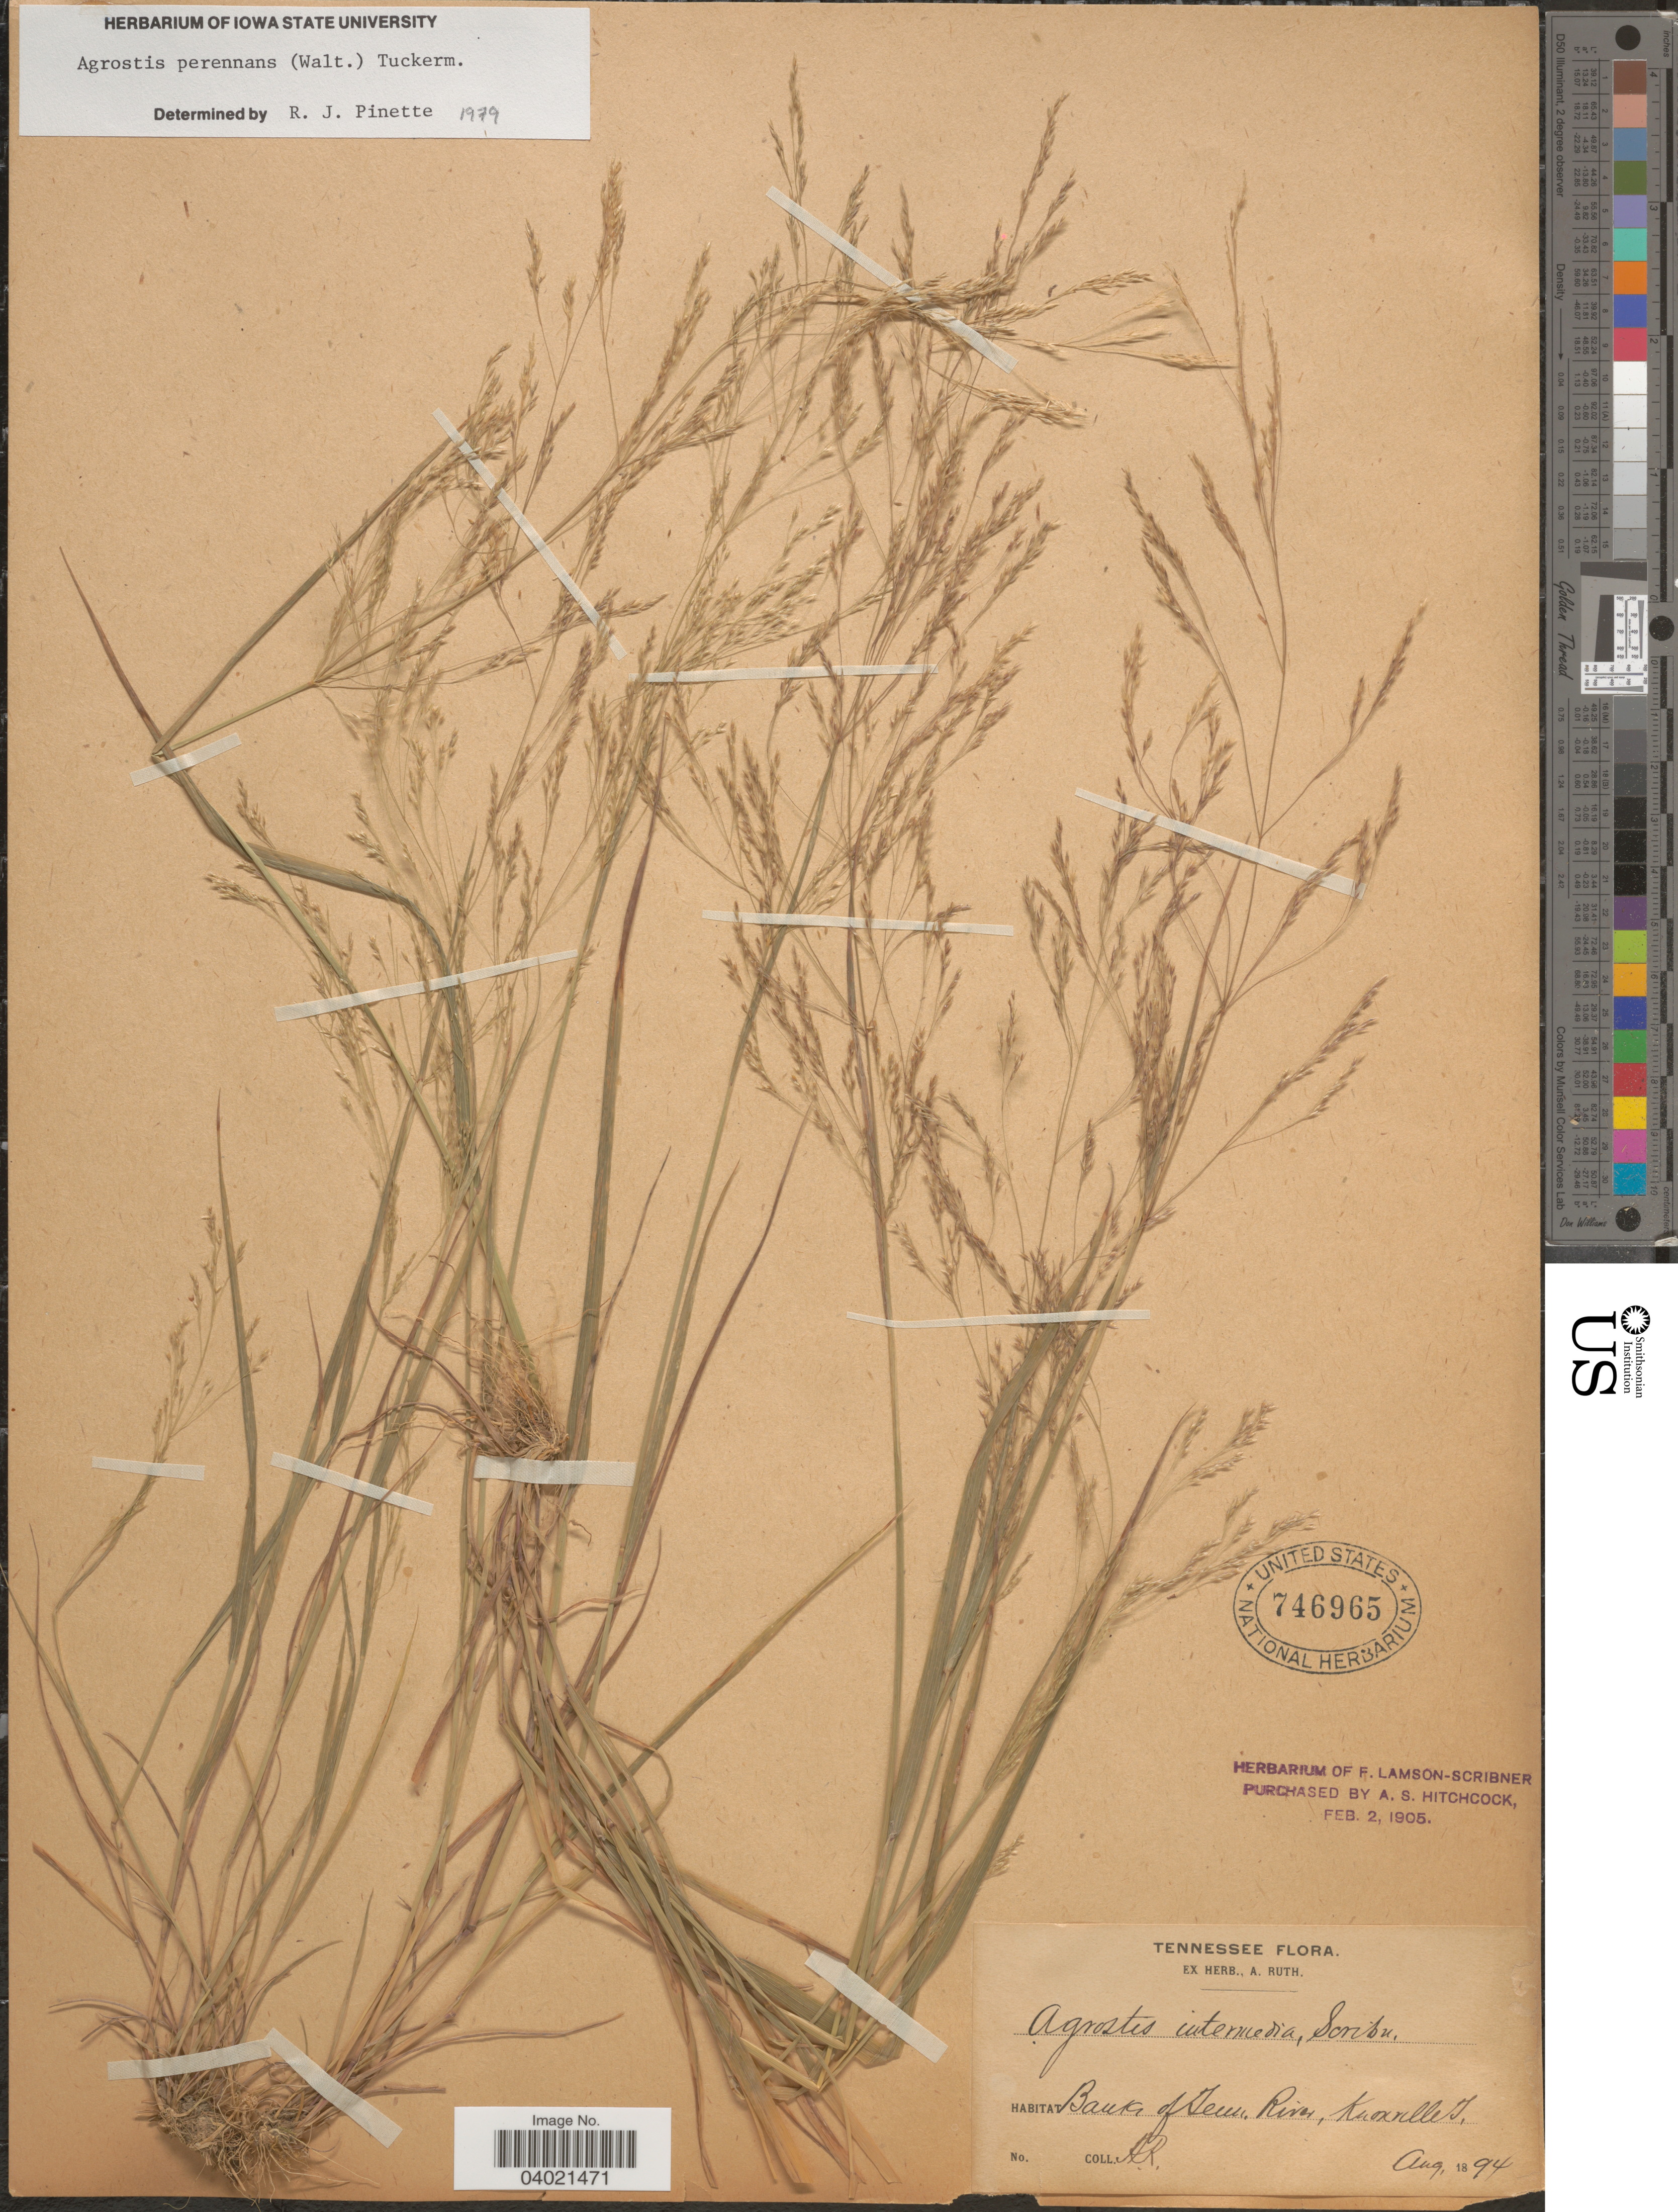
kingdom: Plantae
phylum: Tracheophyta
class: Liliopsida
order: Poales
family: Poaceae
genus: Agrostis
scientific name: Agrostis perennans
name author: (Walter) Tuck.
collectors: A. Ruth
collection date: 1894-08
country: United States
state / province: Tennessee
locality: Banks of Tenn., River, Knoxville.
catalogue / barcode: US 746965